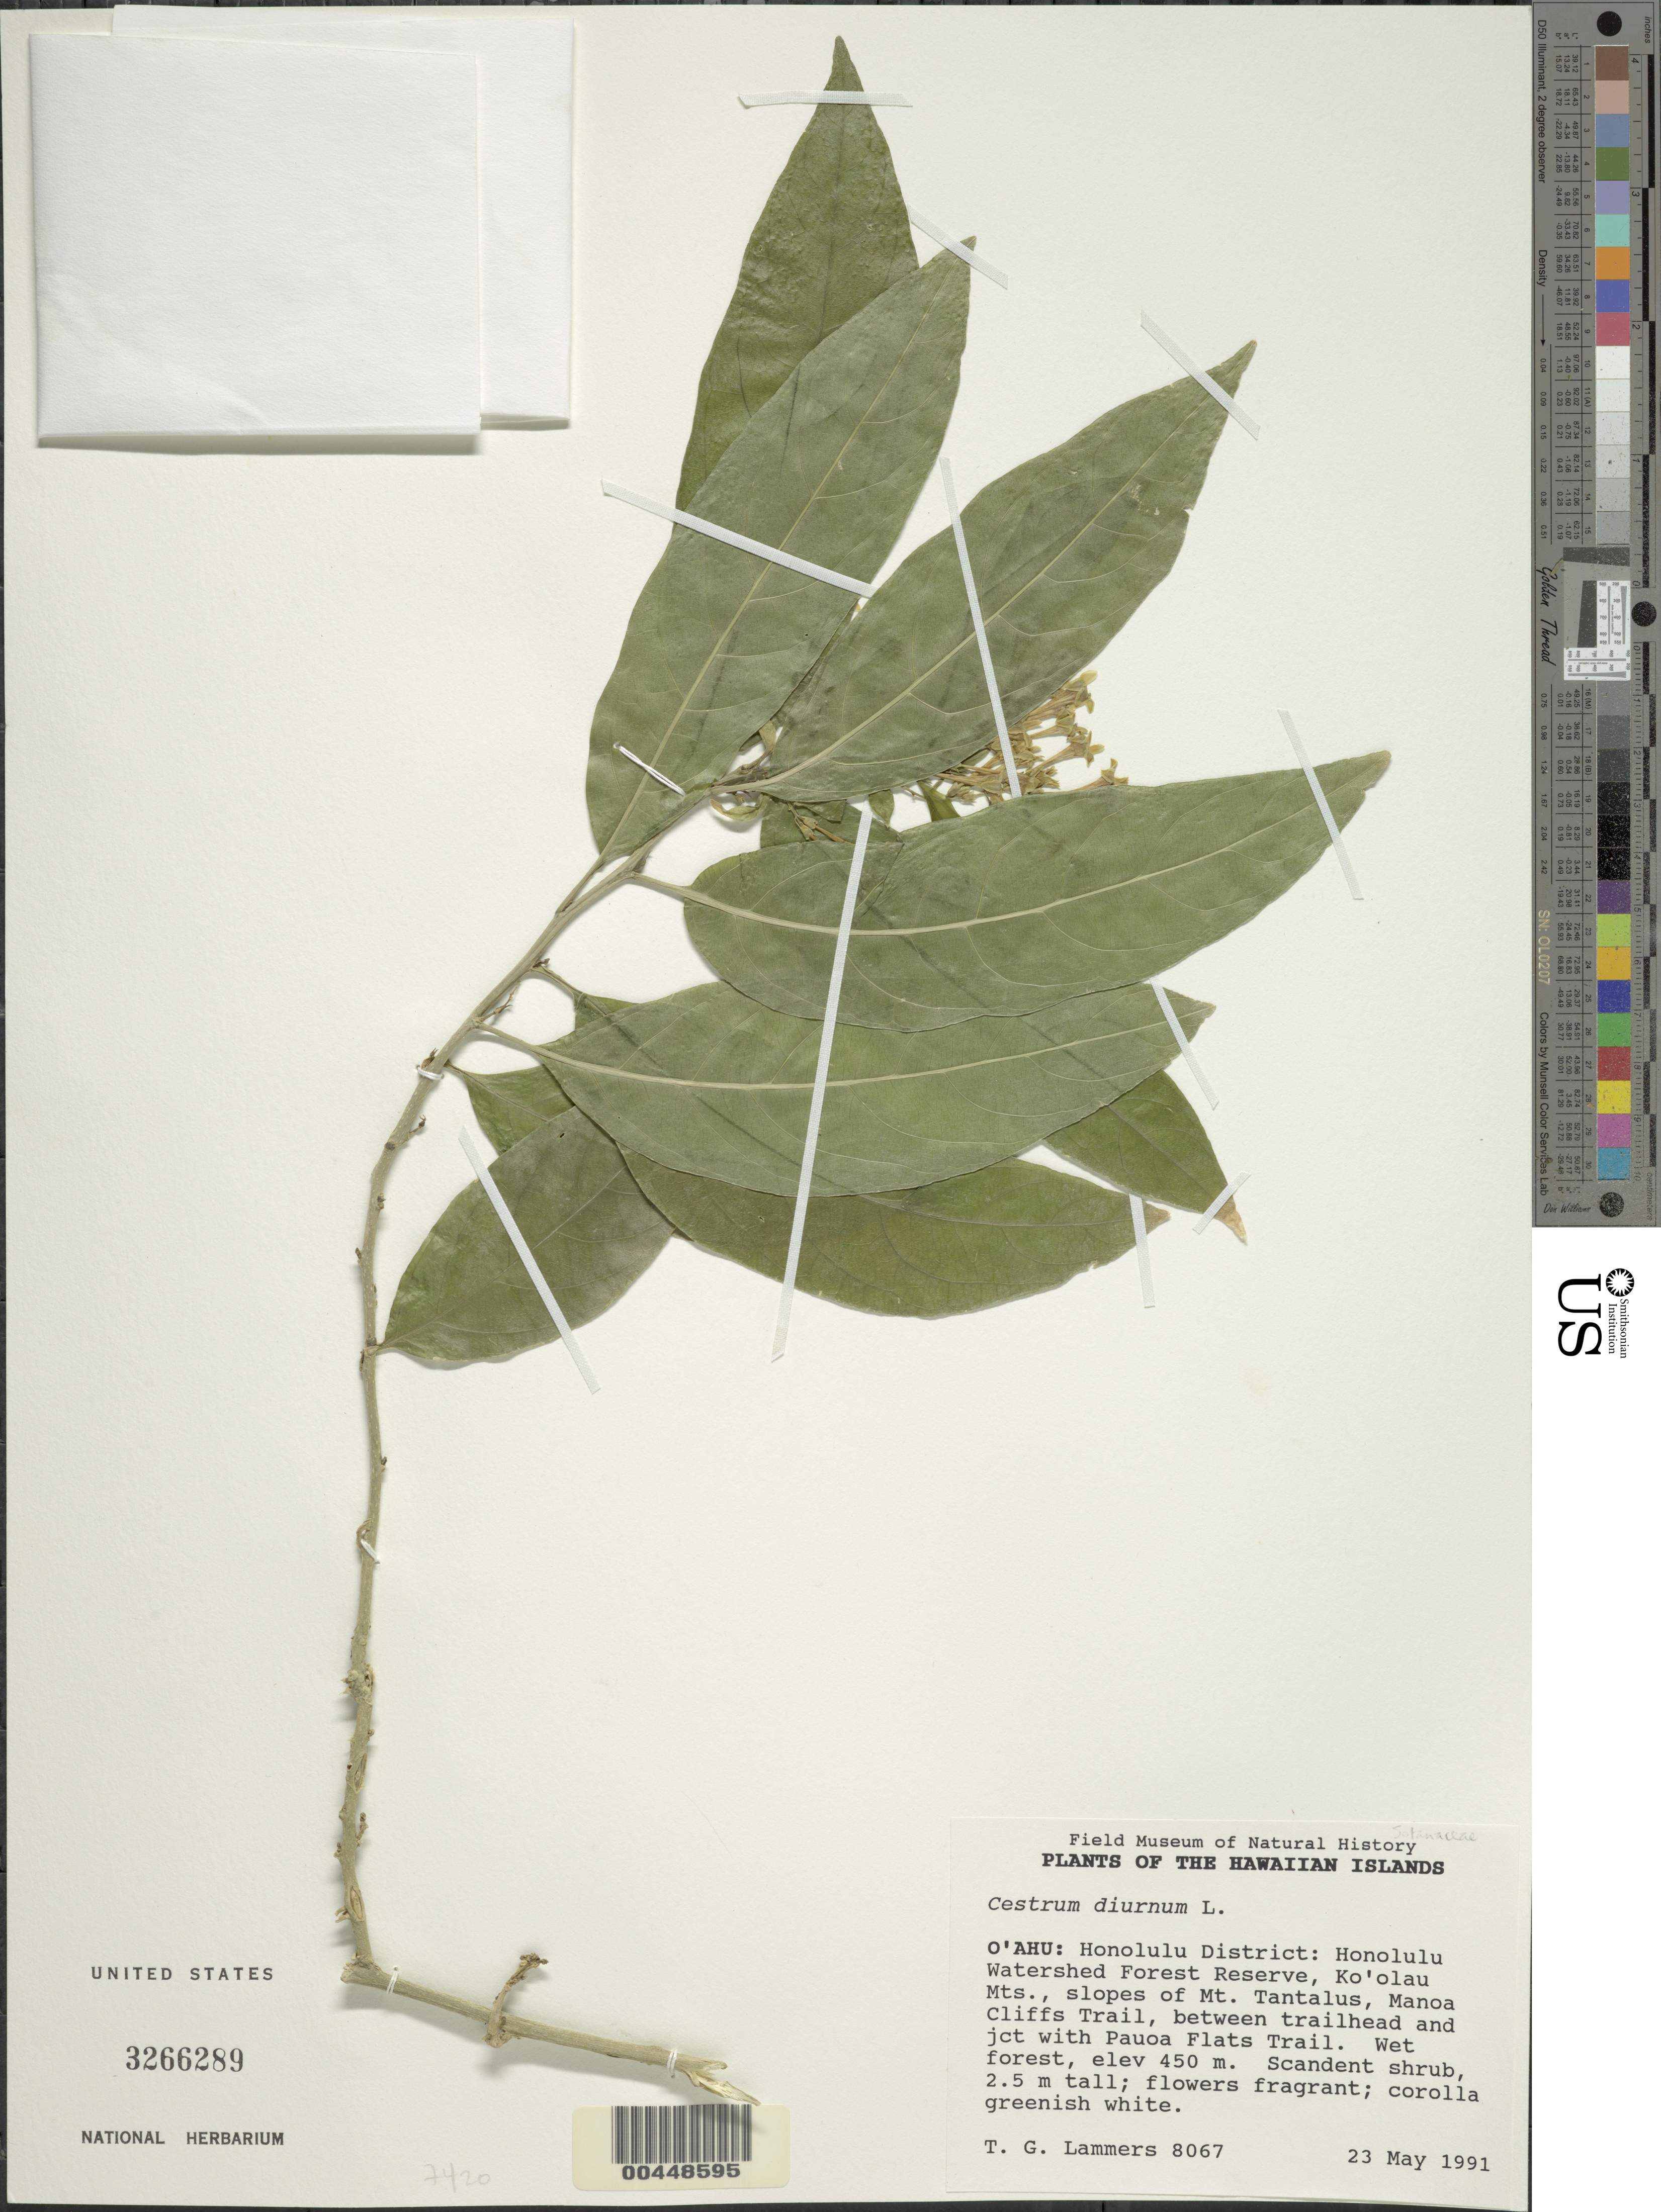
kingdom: Plantae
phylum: Tracheophyta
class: Magnoliopsida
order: Solanales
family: Solanaceae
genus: Cestrum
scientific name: Cestrum diurnum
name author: L.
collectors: T. G. Lammers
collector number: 8067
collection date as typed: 23 May 1991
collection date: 1991-05-23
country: United States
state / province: Hawaii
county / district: Honolulu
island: Oahu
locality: Honolulu Dist., Honolulu Watershed For Res, Koolau Mts, Mt Tantalus, Monoa Cliffs Trail, between trailhd and Pauoa Flats Trail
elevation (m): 450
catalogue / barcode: US 3266289